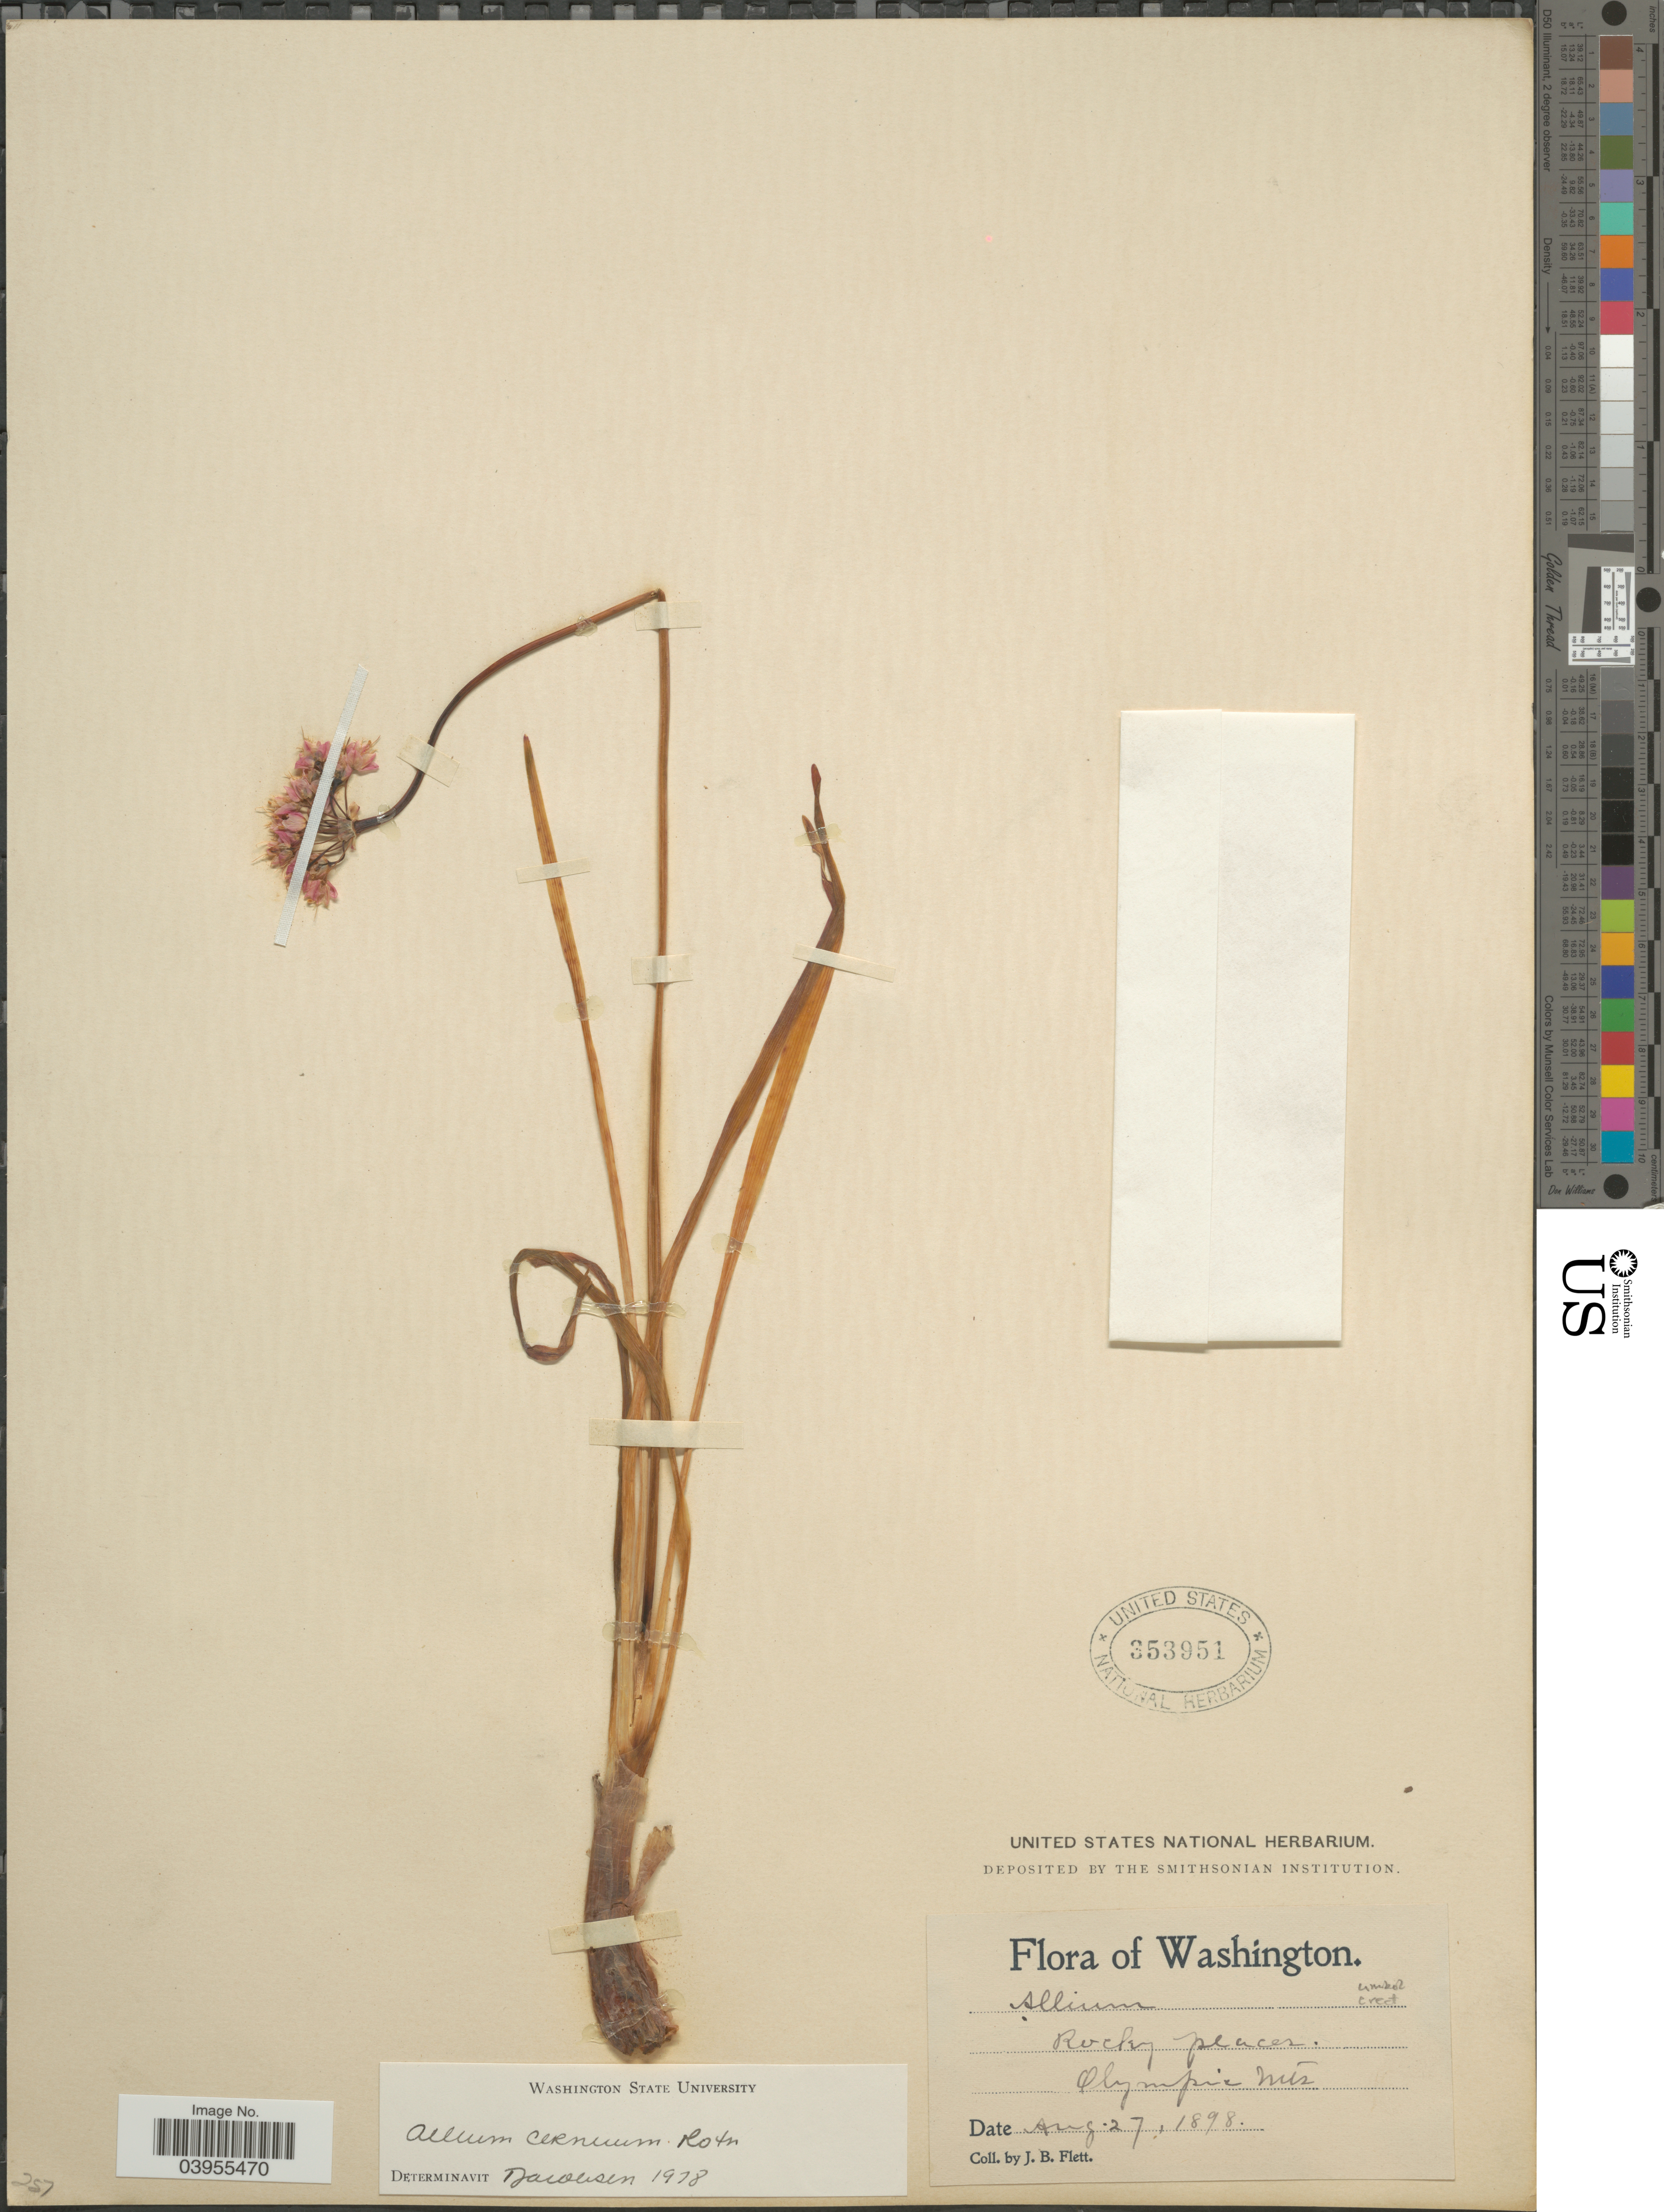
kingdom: Plantae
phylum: Tracheophyta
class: Liliopsida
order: Asparagales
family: Amaryllidaceae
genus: Allium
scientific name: Allium cernuum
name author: Roth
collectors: J. Flett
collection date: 1898-08-27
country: United States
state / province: Washington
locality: Olympic Mts.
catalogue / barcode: US 353951